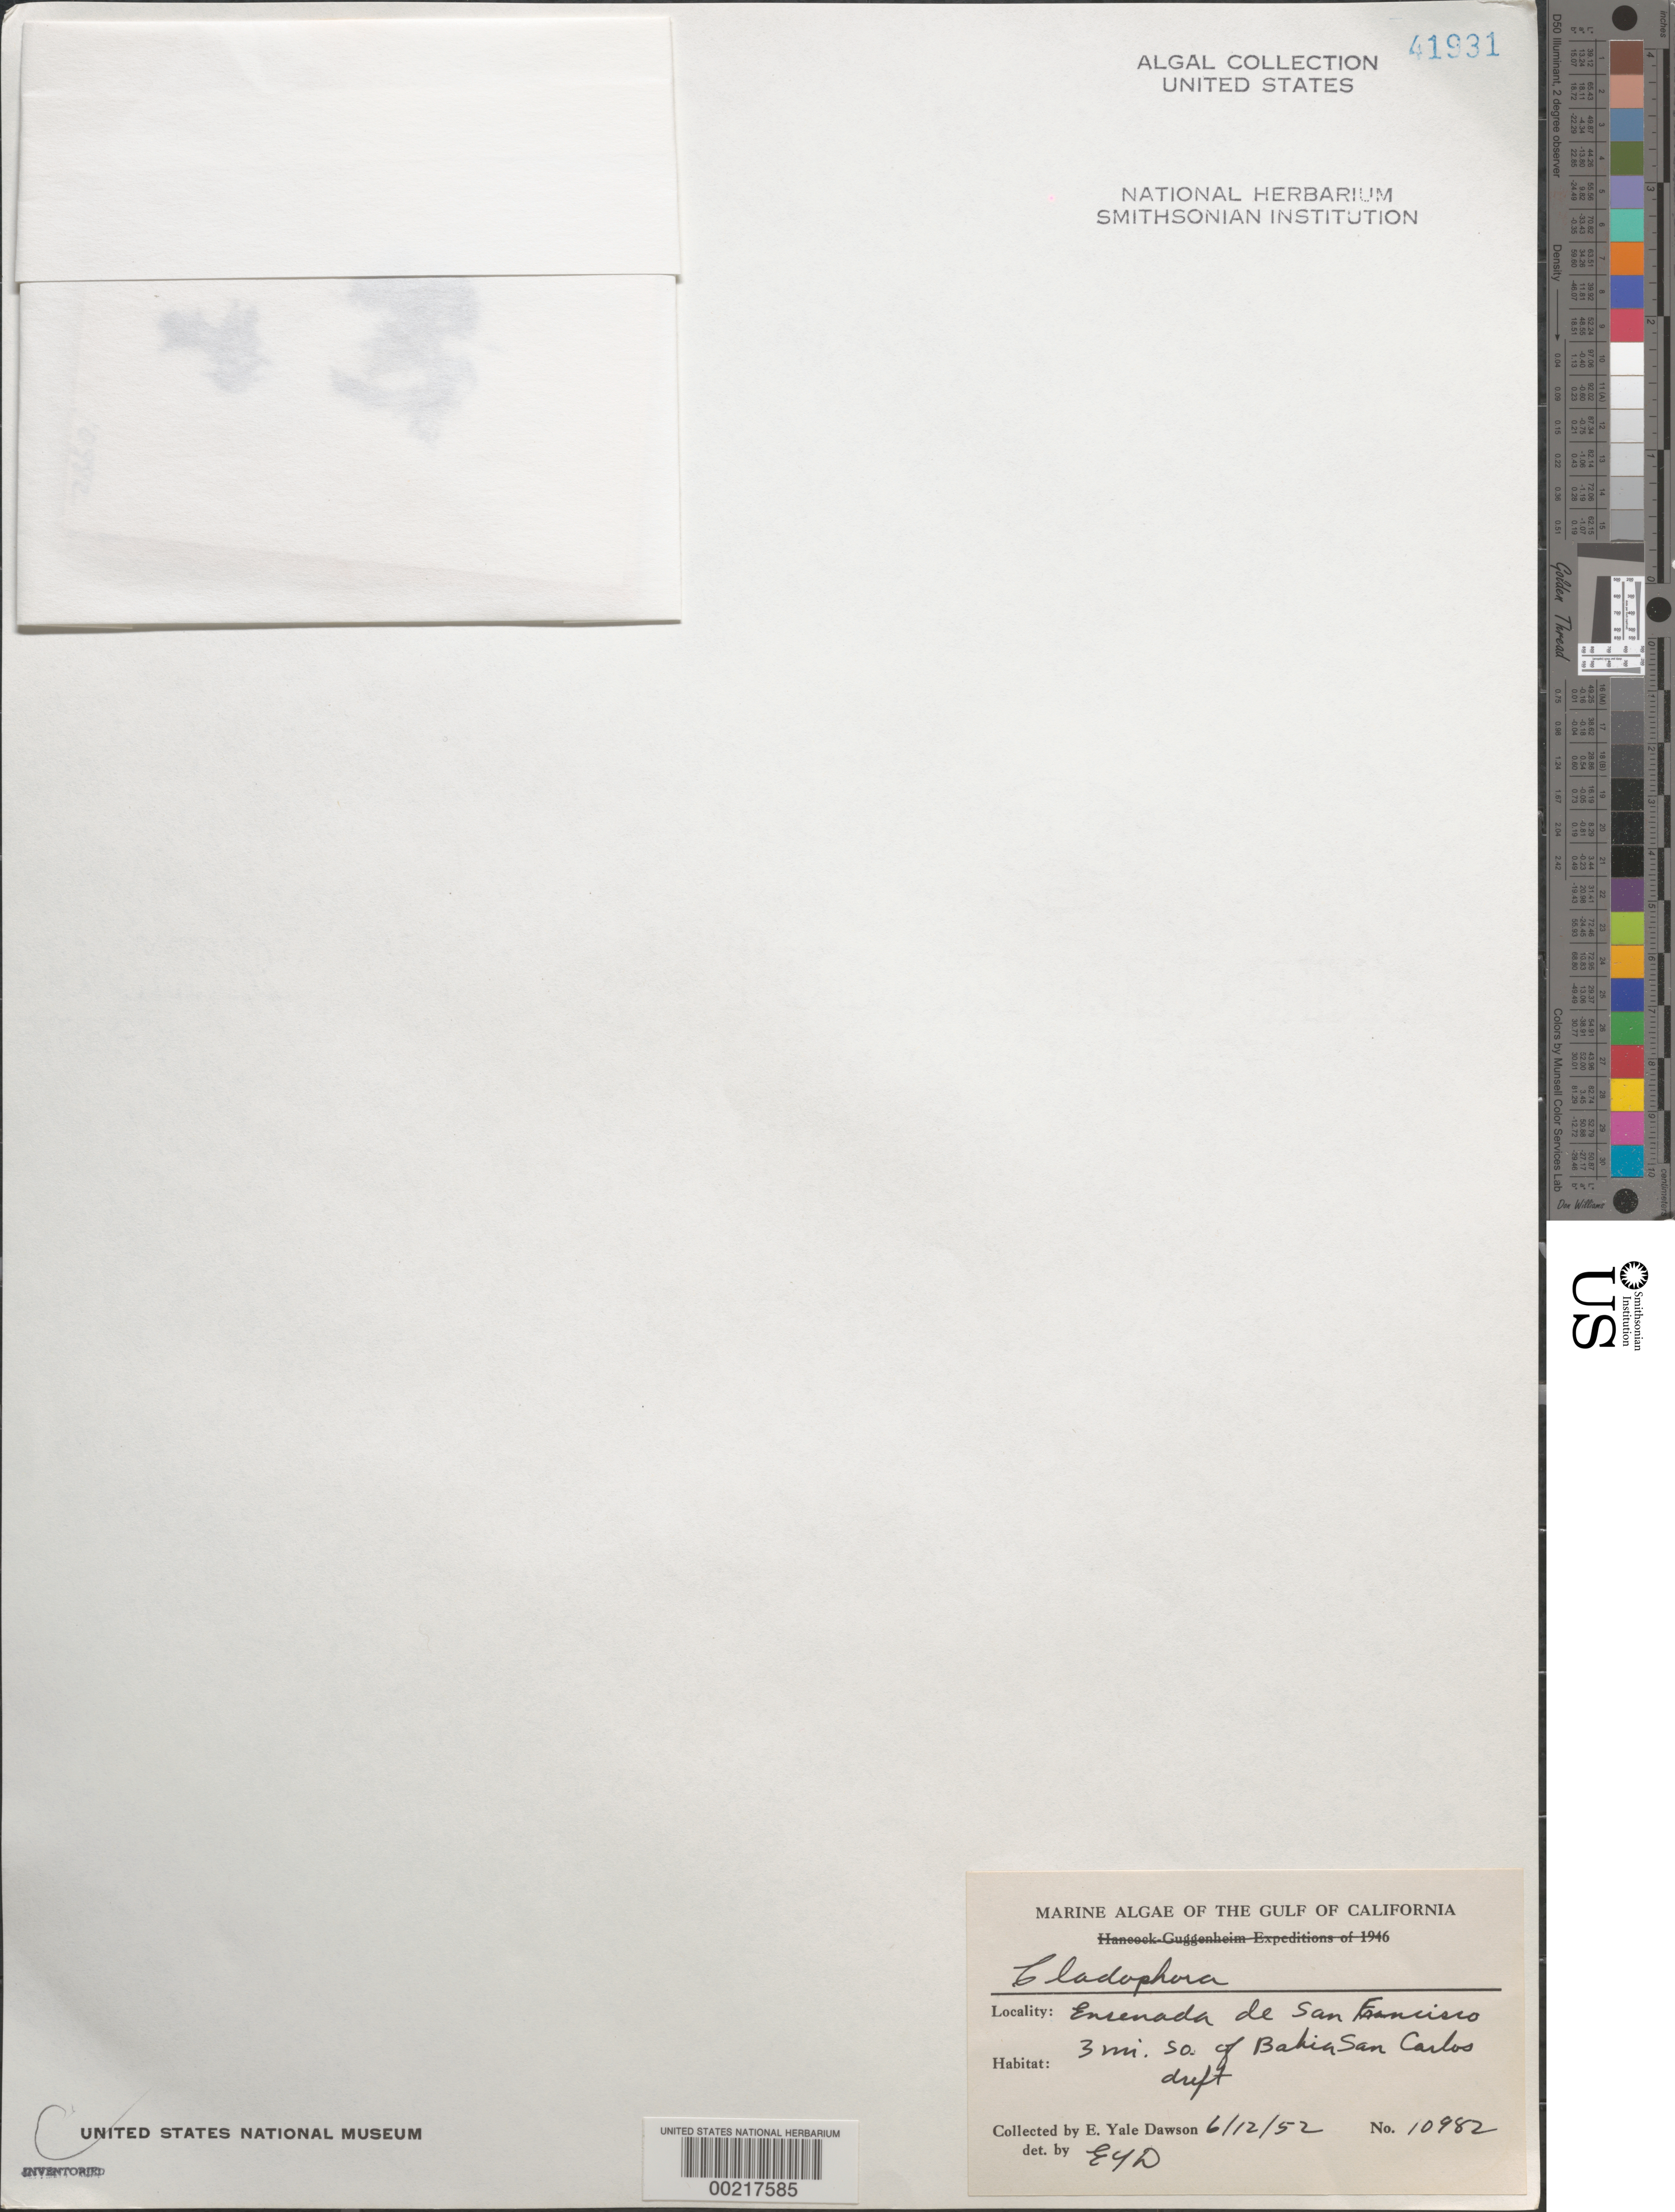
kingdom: Plantae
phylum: Chlorophyta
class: Ulvophyceae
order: Cladophorales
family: Cladophoraceae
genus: Cladophora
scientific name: Cladophora sp.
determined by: Dawson, E. Y.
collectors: E. Y. Dawson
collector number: EYD 10982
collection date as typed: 12 Jun 1952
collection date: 1952-06-12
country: Mexico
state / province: Sonora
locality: Ensenada de San Francisco, 3 miles south of Bahia San Carlos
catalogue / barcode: US 41931